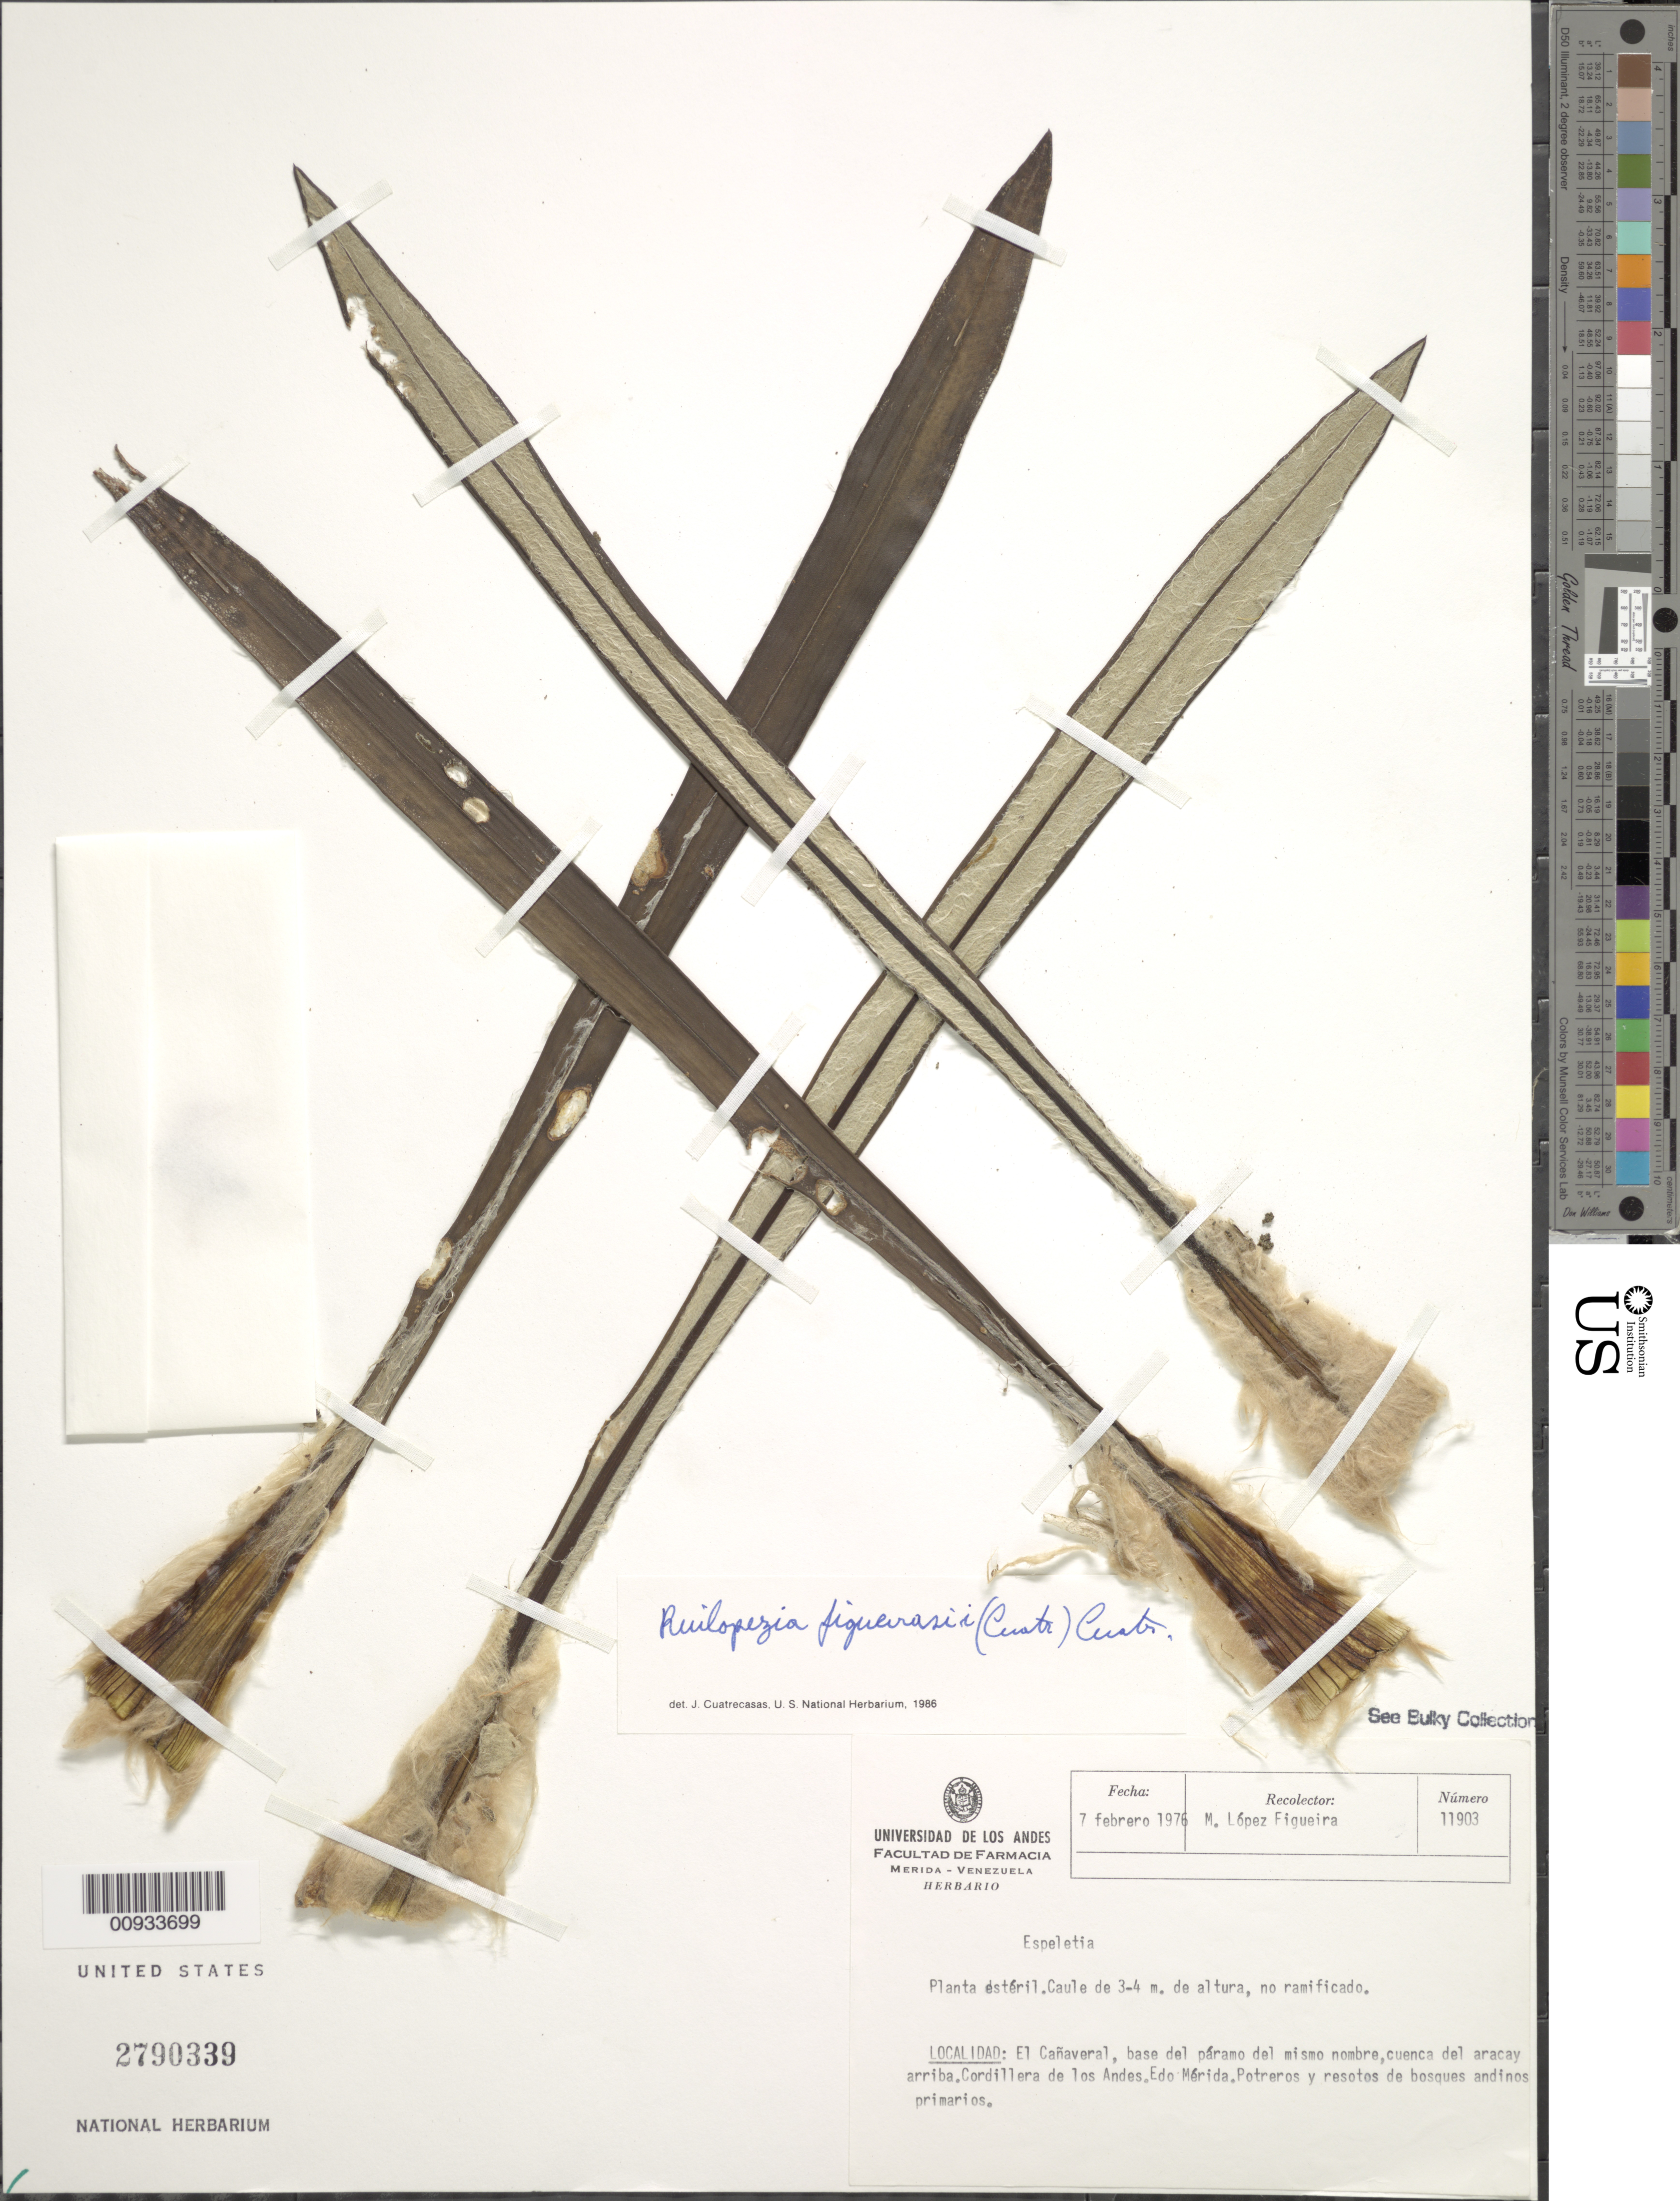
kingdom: Plantae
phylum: Tracheophyta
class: Magnoliopsida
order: Asterales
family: Asteraceae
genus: Ruilopezia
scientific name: Ruilopezia figueirasii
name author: (Cuatrec.) Cuatrec.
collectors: M. López Figueiras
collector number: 11903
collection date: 1976-02-07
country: Venezuela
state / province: Mérida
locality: El Cañaveral base del páramo del mismo nombre, cuenca del Aracay arriba, Cordillera de los Andes.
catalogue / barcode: US 2790339